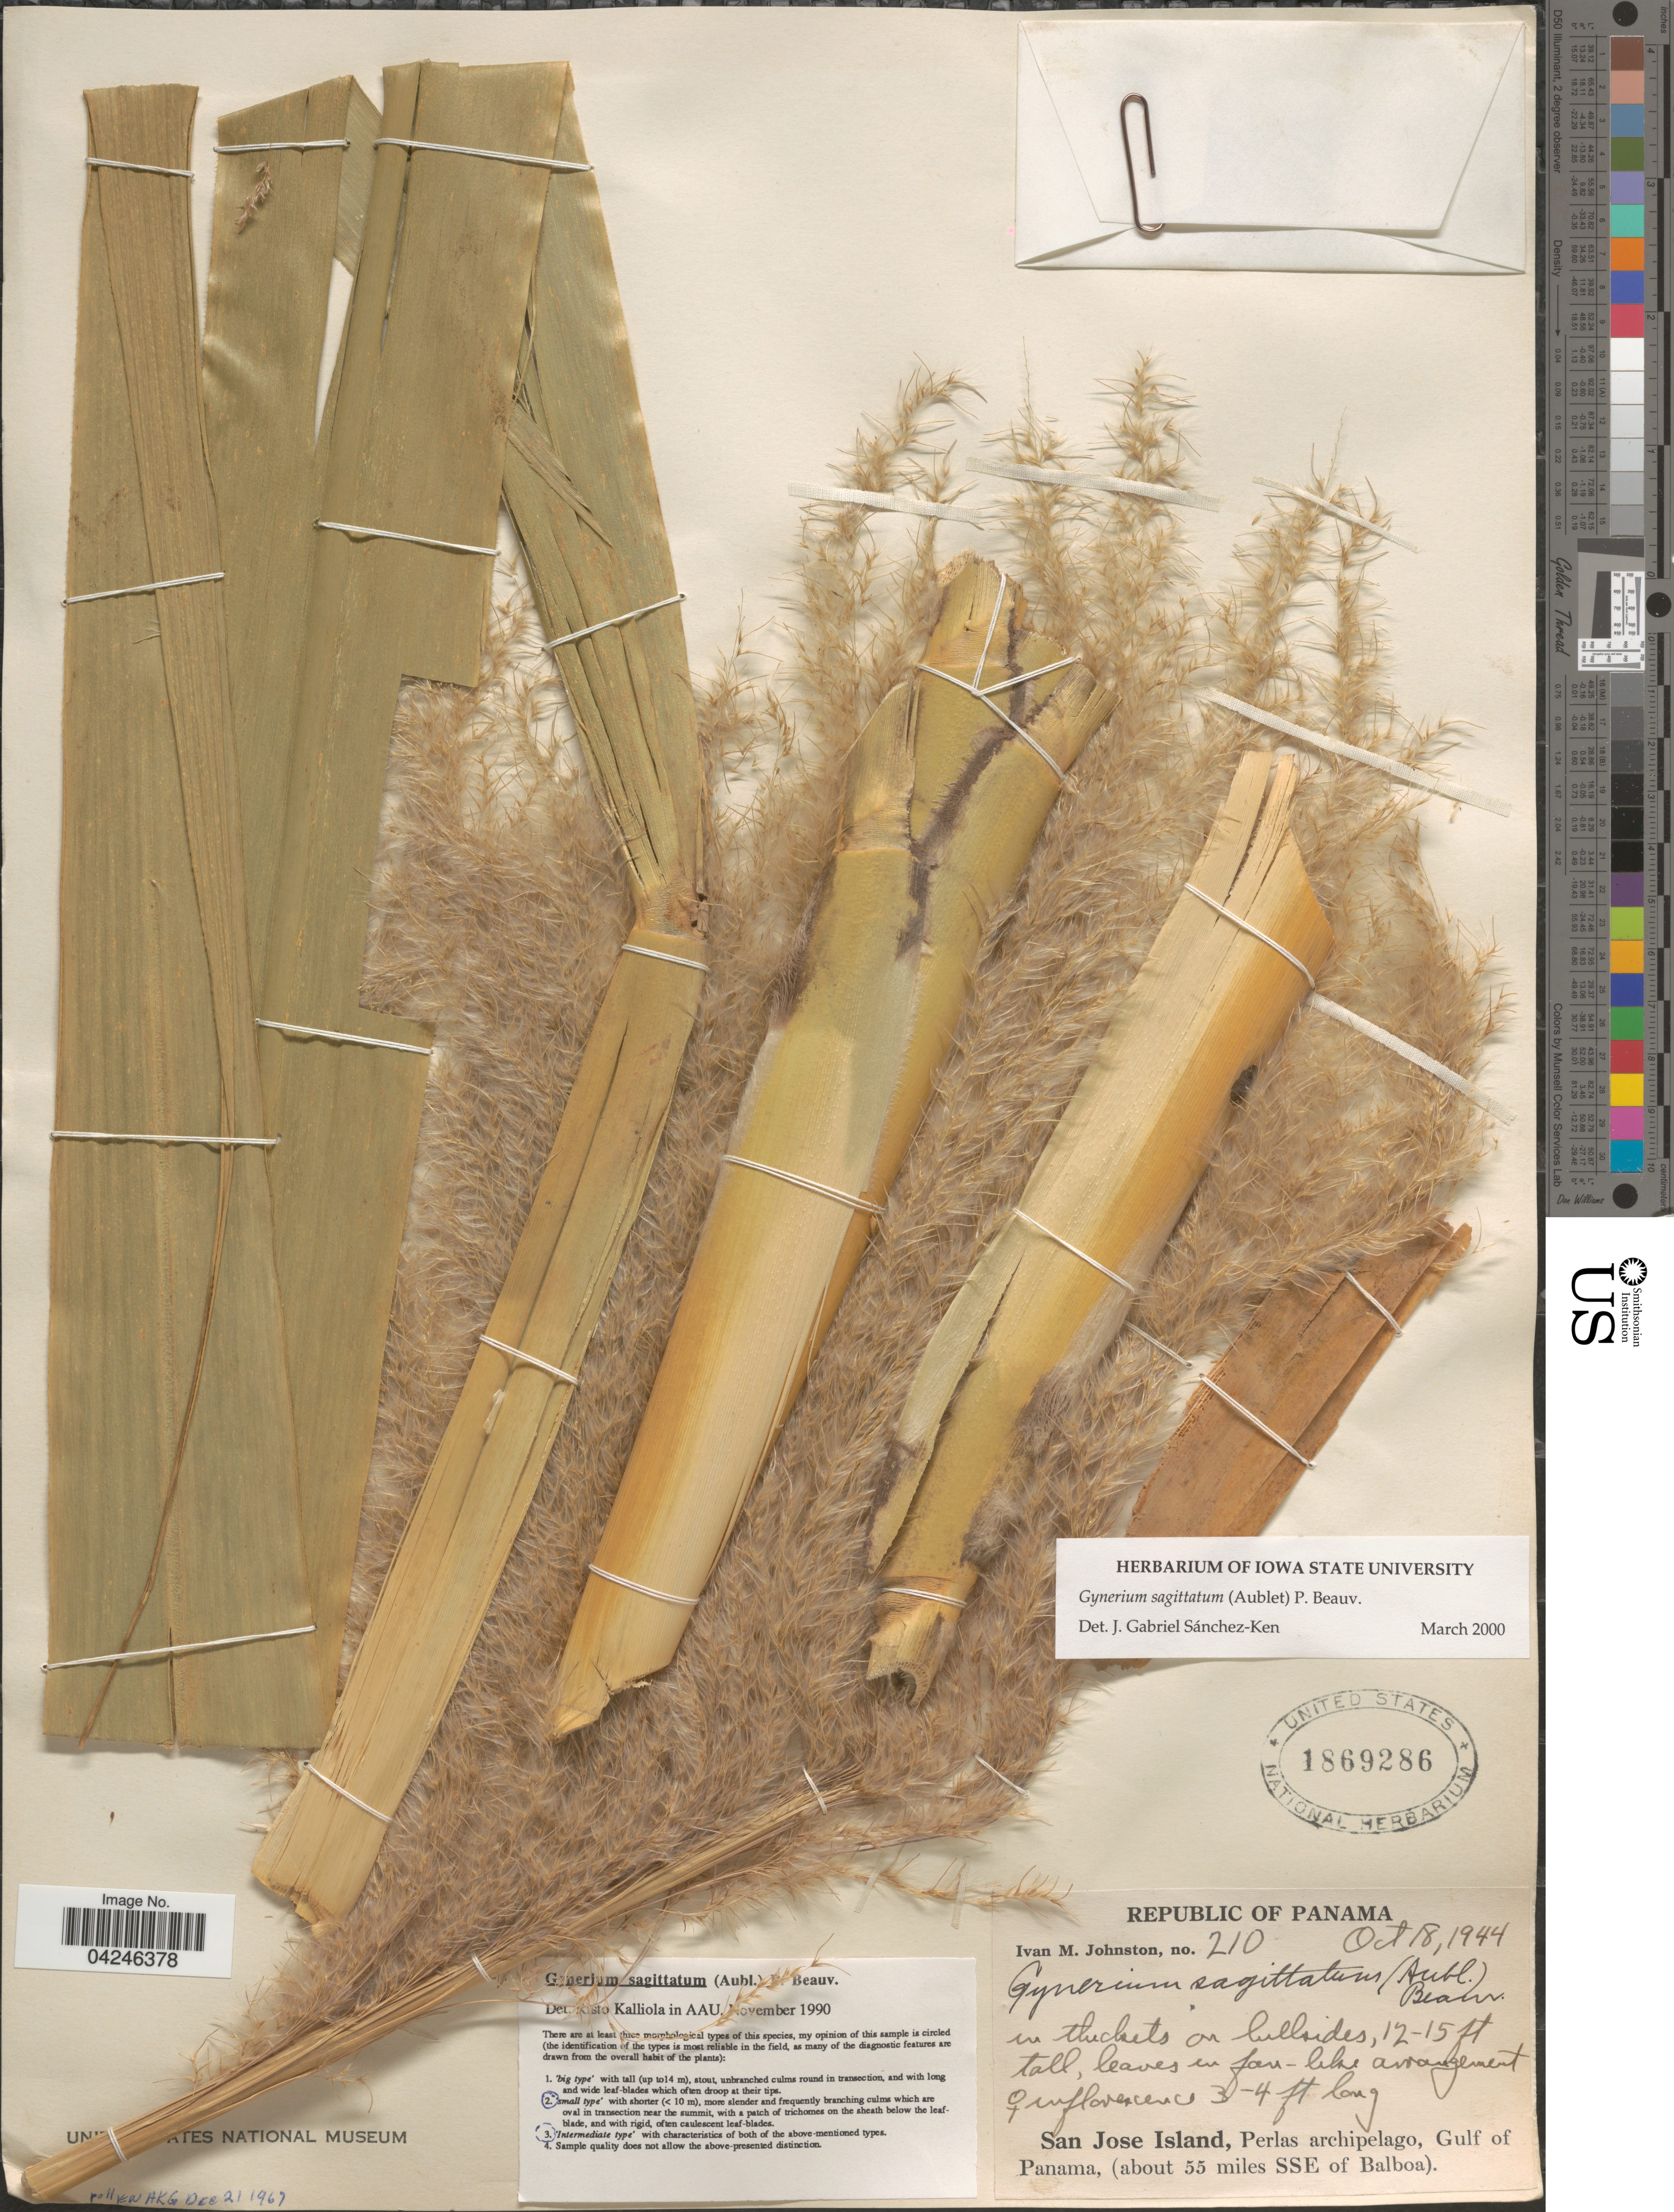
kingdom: Plantae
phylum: Tracheophyta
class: Liliopsida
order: Poales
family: Poaceae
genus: Gynerium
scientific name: Gynerium sagittatum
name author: (Aubl.) P. Beauv.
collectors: I.M. Johnston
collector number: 210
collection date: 1944-10-18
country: Panama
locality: In thickets on hillsides. San Jose Island, Perlas archipelago, Gulf of Panama, (about 55 miles SSE of Balbao).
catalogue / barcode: US 1869286